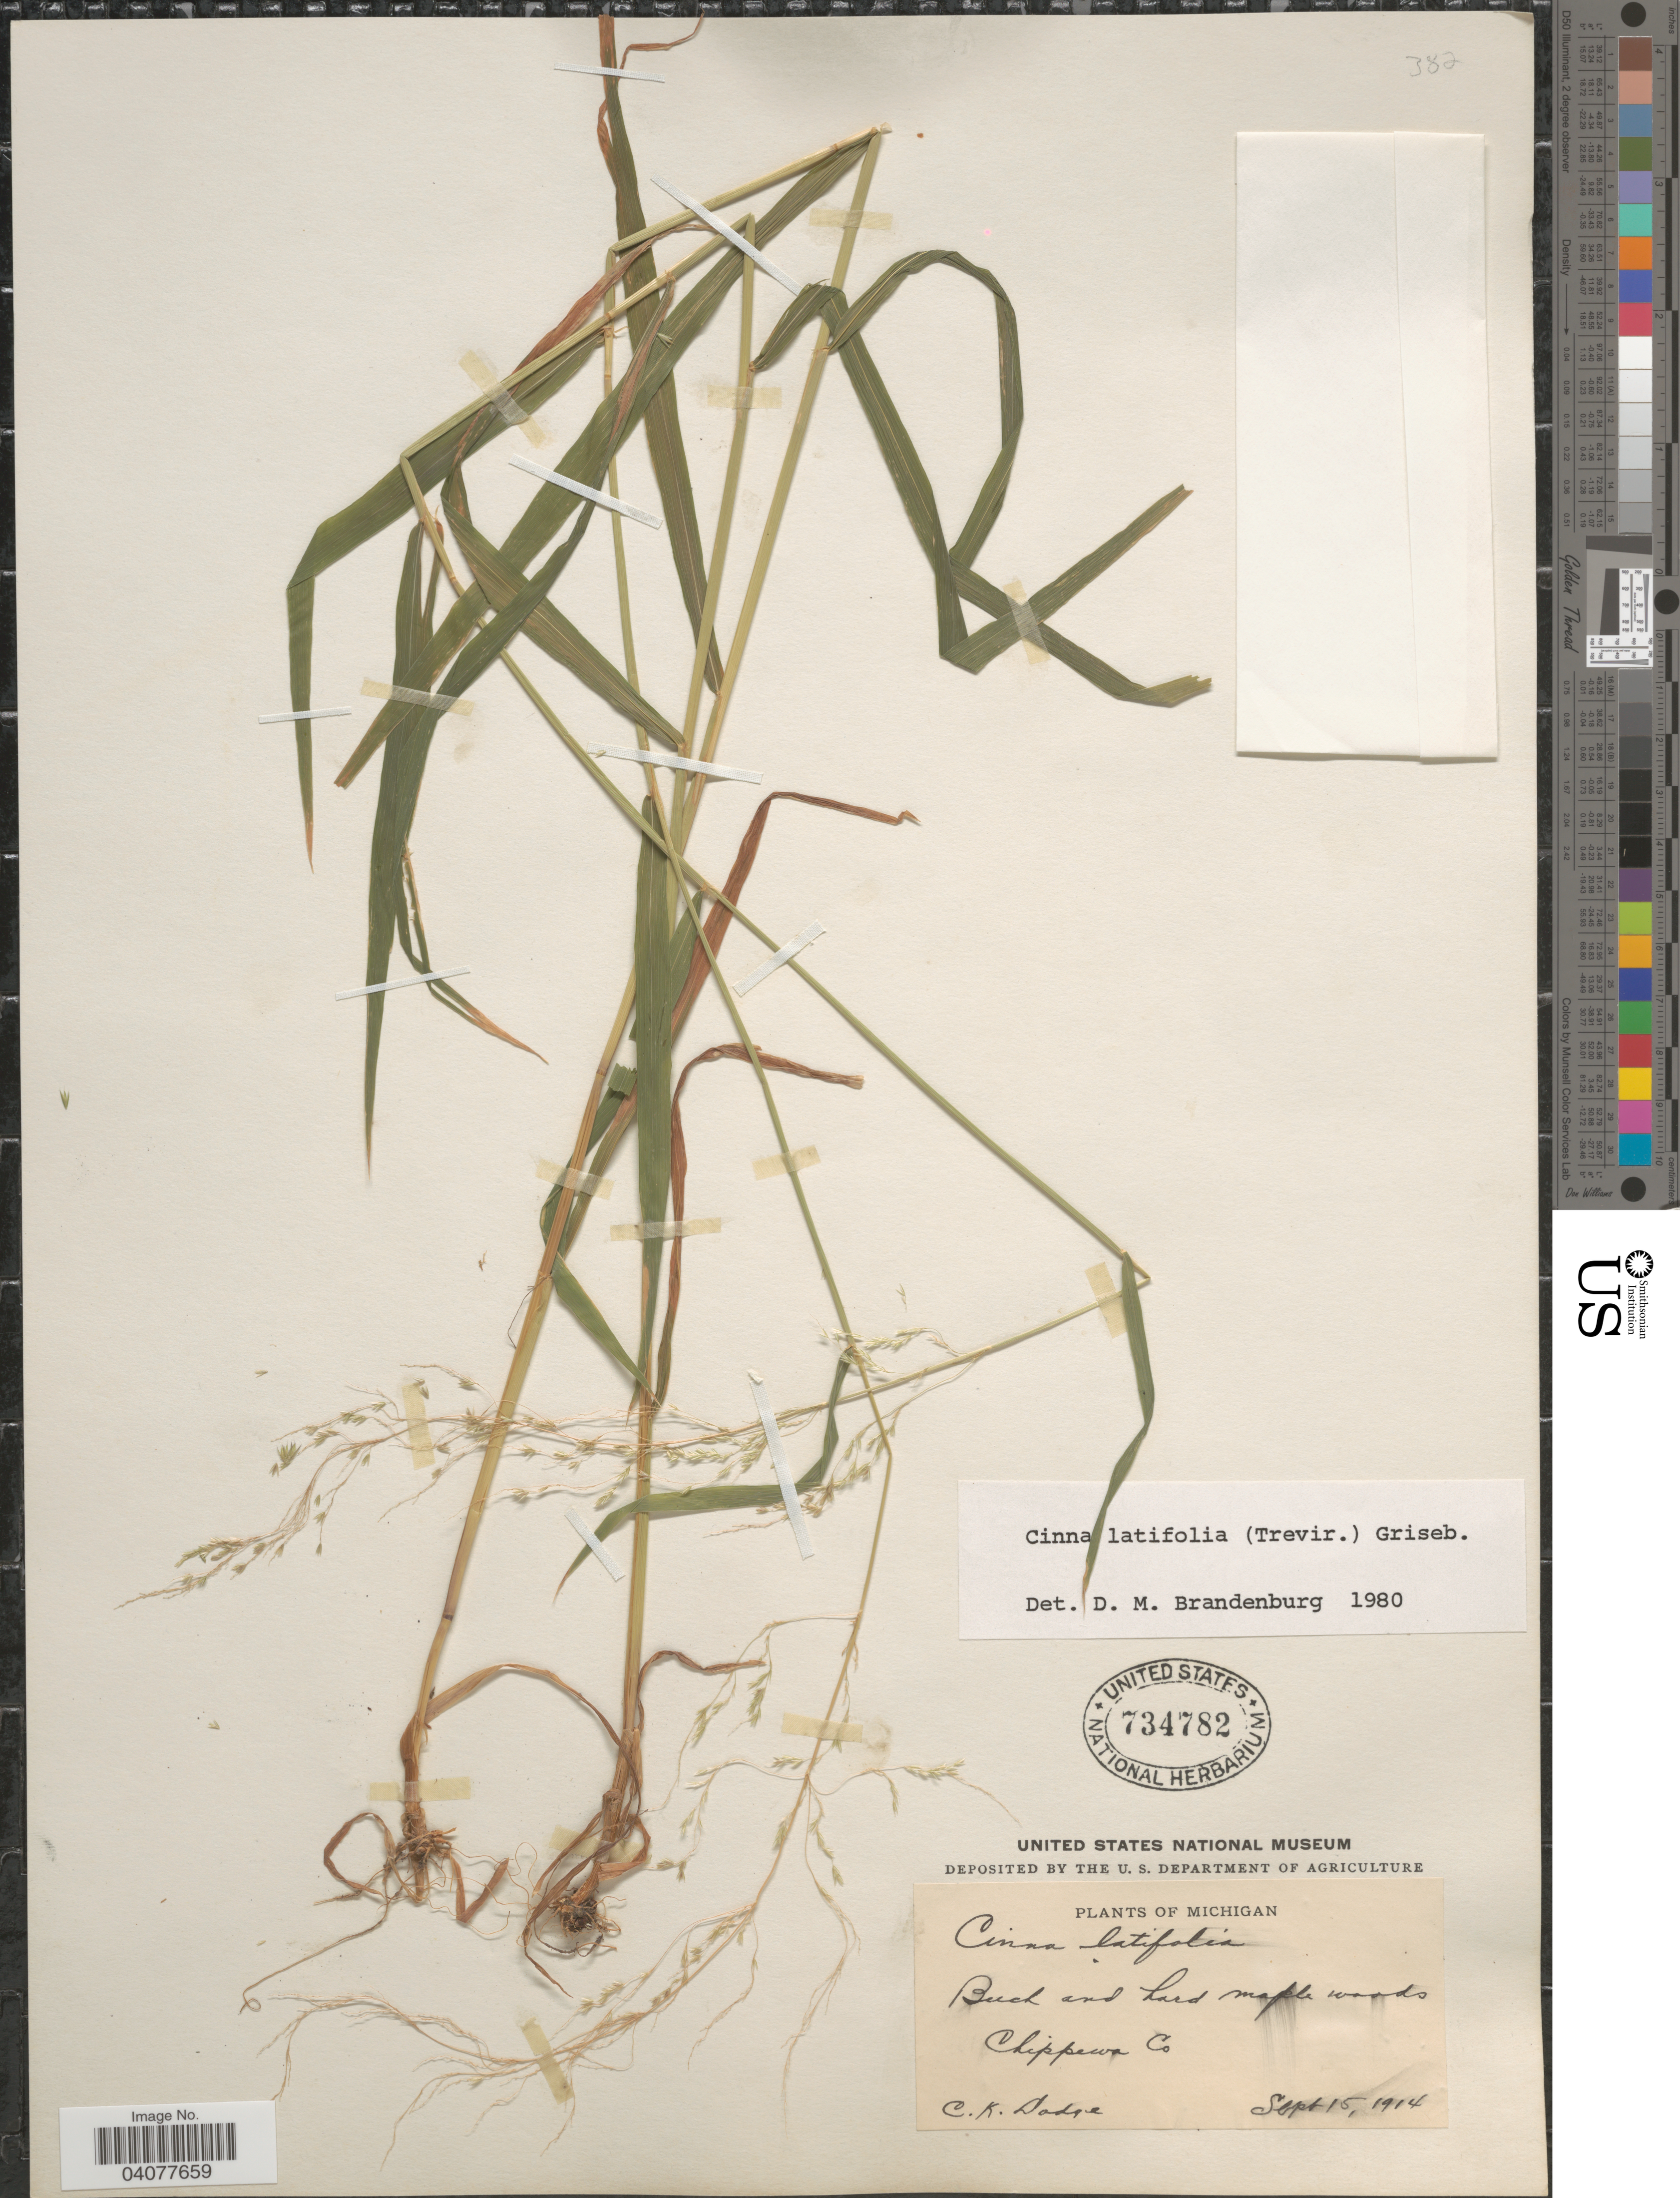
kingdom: Plantae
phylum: Tracheophyta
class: Liliopsida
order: Poales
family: Poaceae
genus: Cinna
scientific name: Cinna latifolia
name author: (Trevir. ex Goeppert) Griseb.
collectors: C. Dodge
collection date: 1914-09-15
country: United States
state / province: Michigan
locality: Chippewa Co.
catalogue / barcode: US 734782